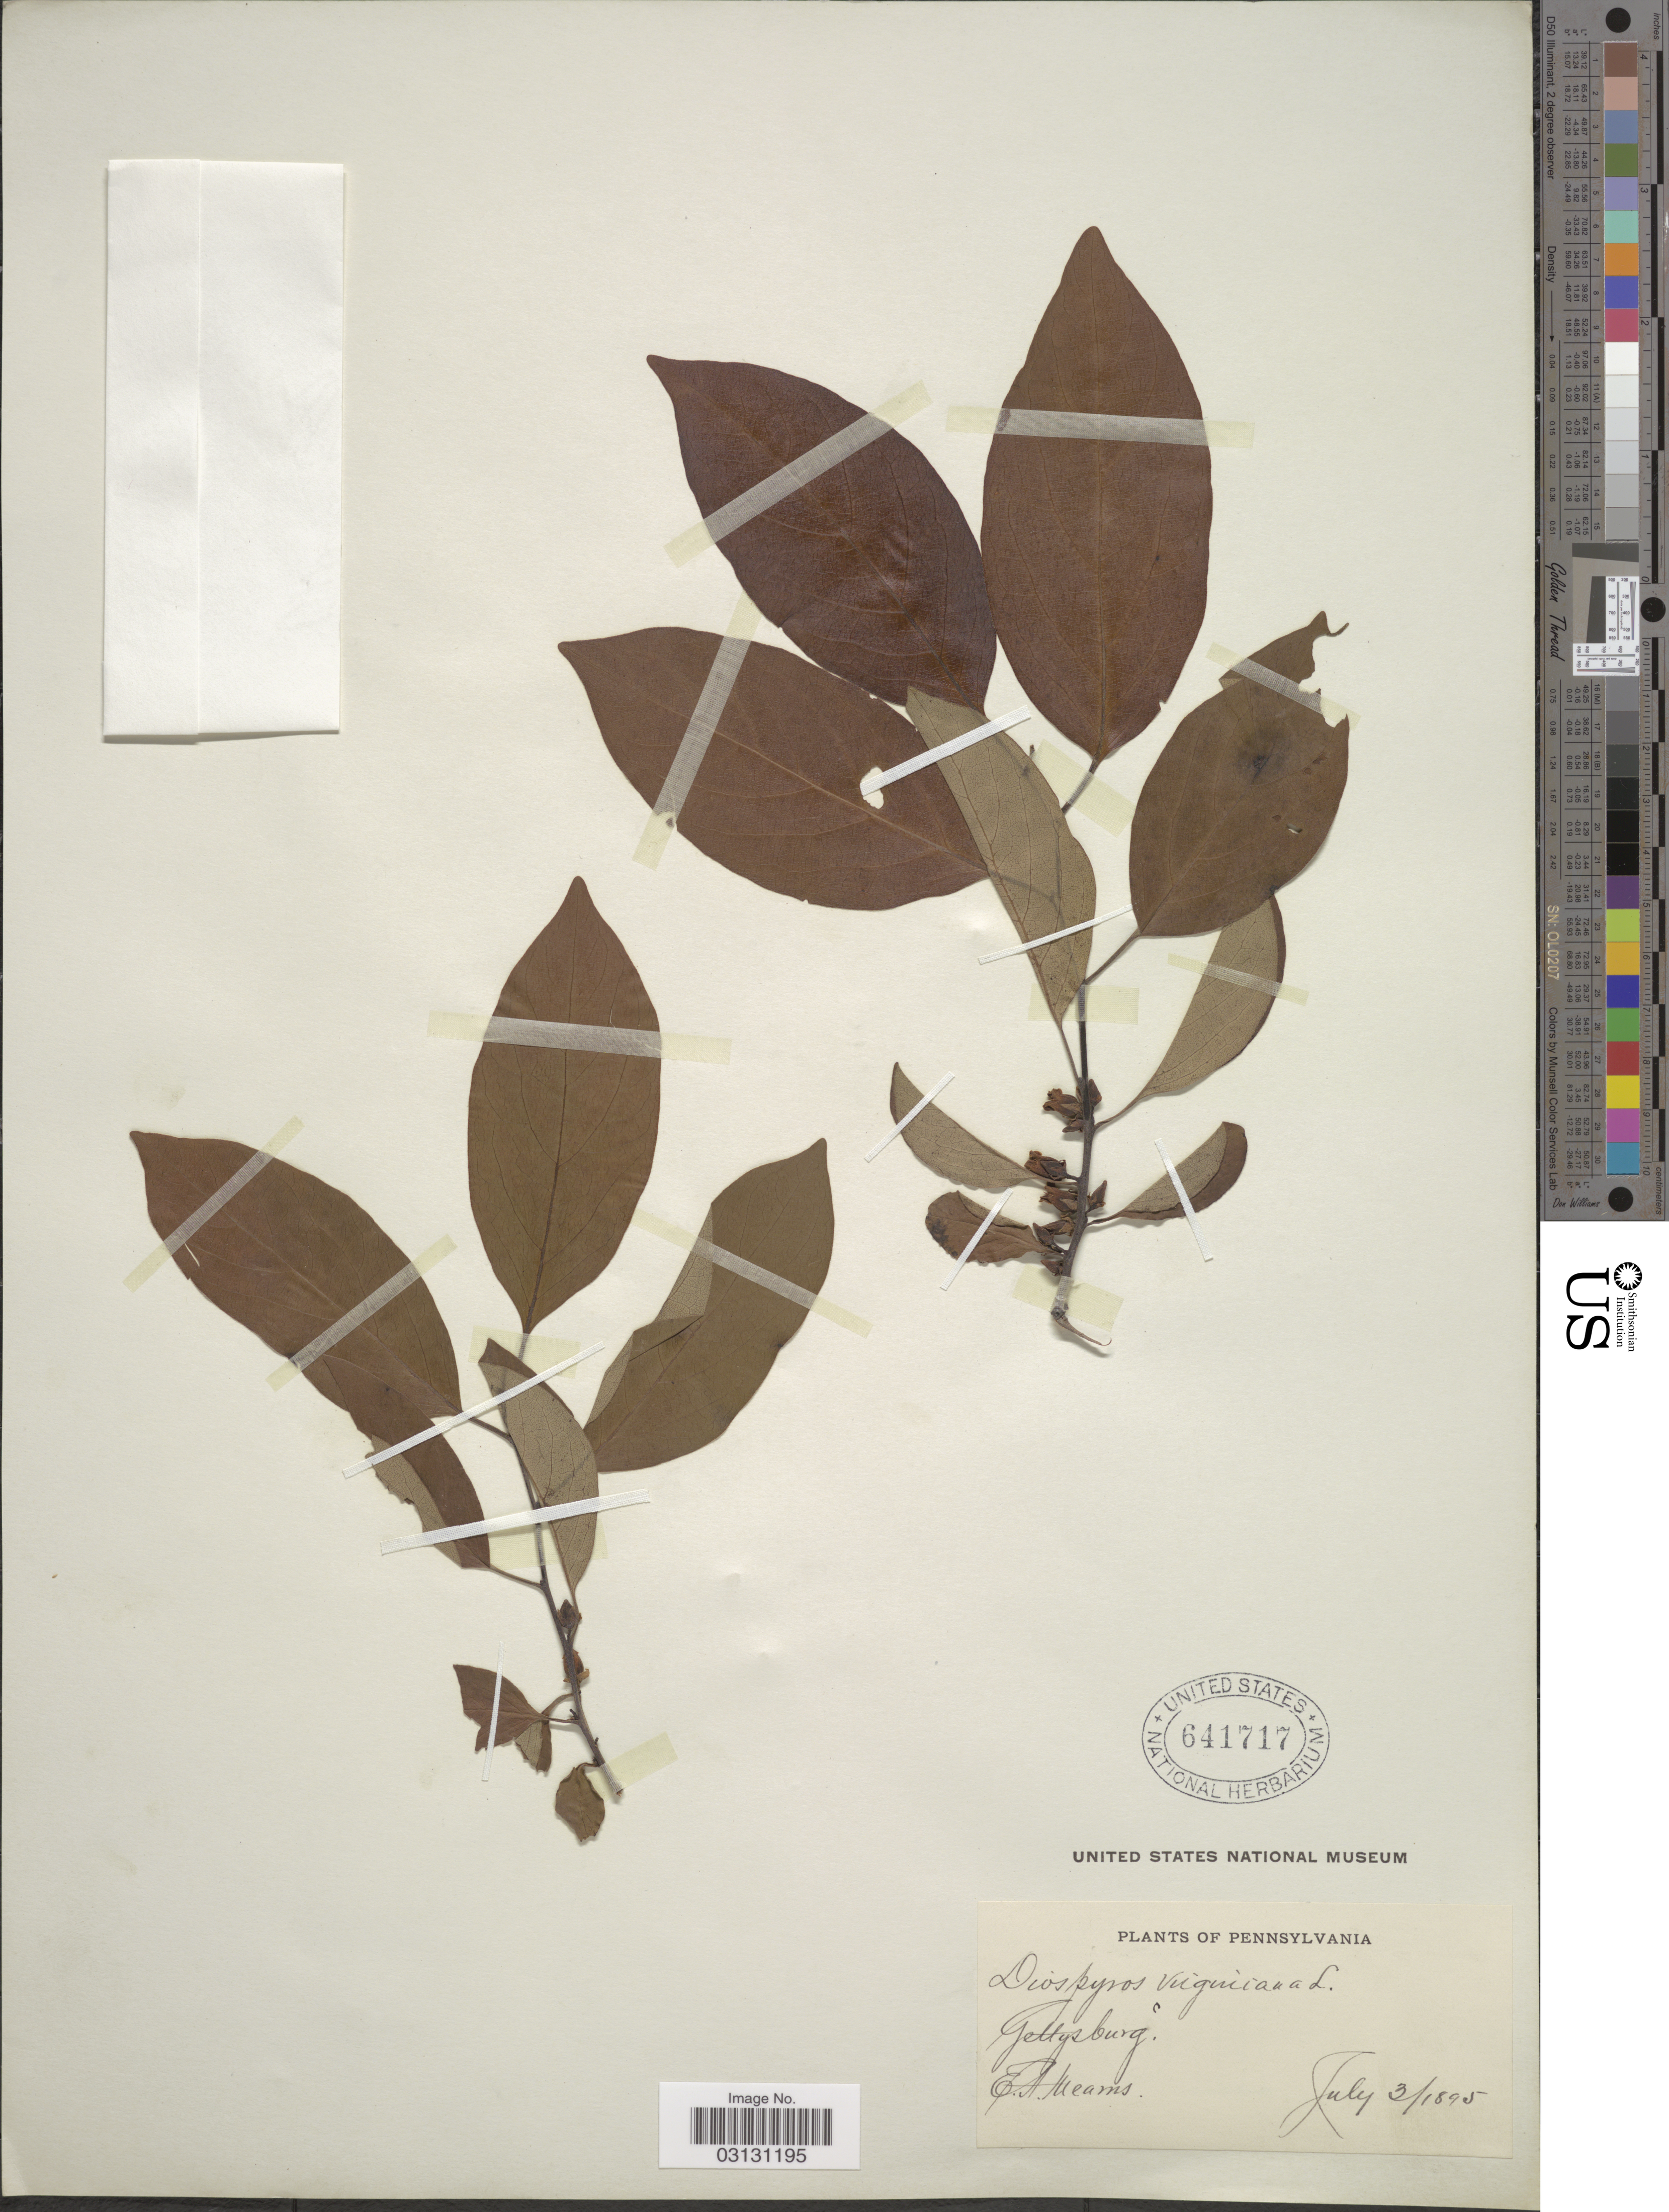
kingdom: Plantae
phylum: Tracheophyta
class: Magnoliopsida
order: Ericales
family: Ebenaceae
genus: Diospyros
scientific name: Diospyros virginiana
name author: L.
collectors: E. A. Mearns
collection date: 1895-07-03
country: United States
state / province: Pennsylvania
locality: Gettysburg.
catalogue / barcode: US 641717